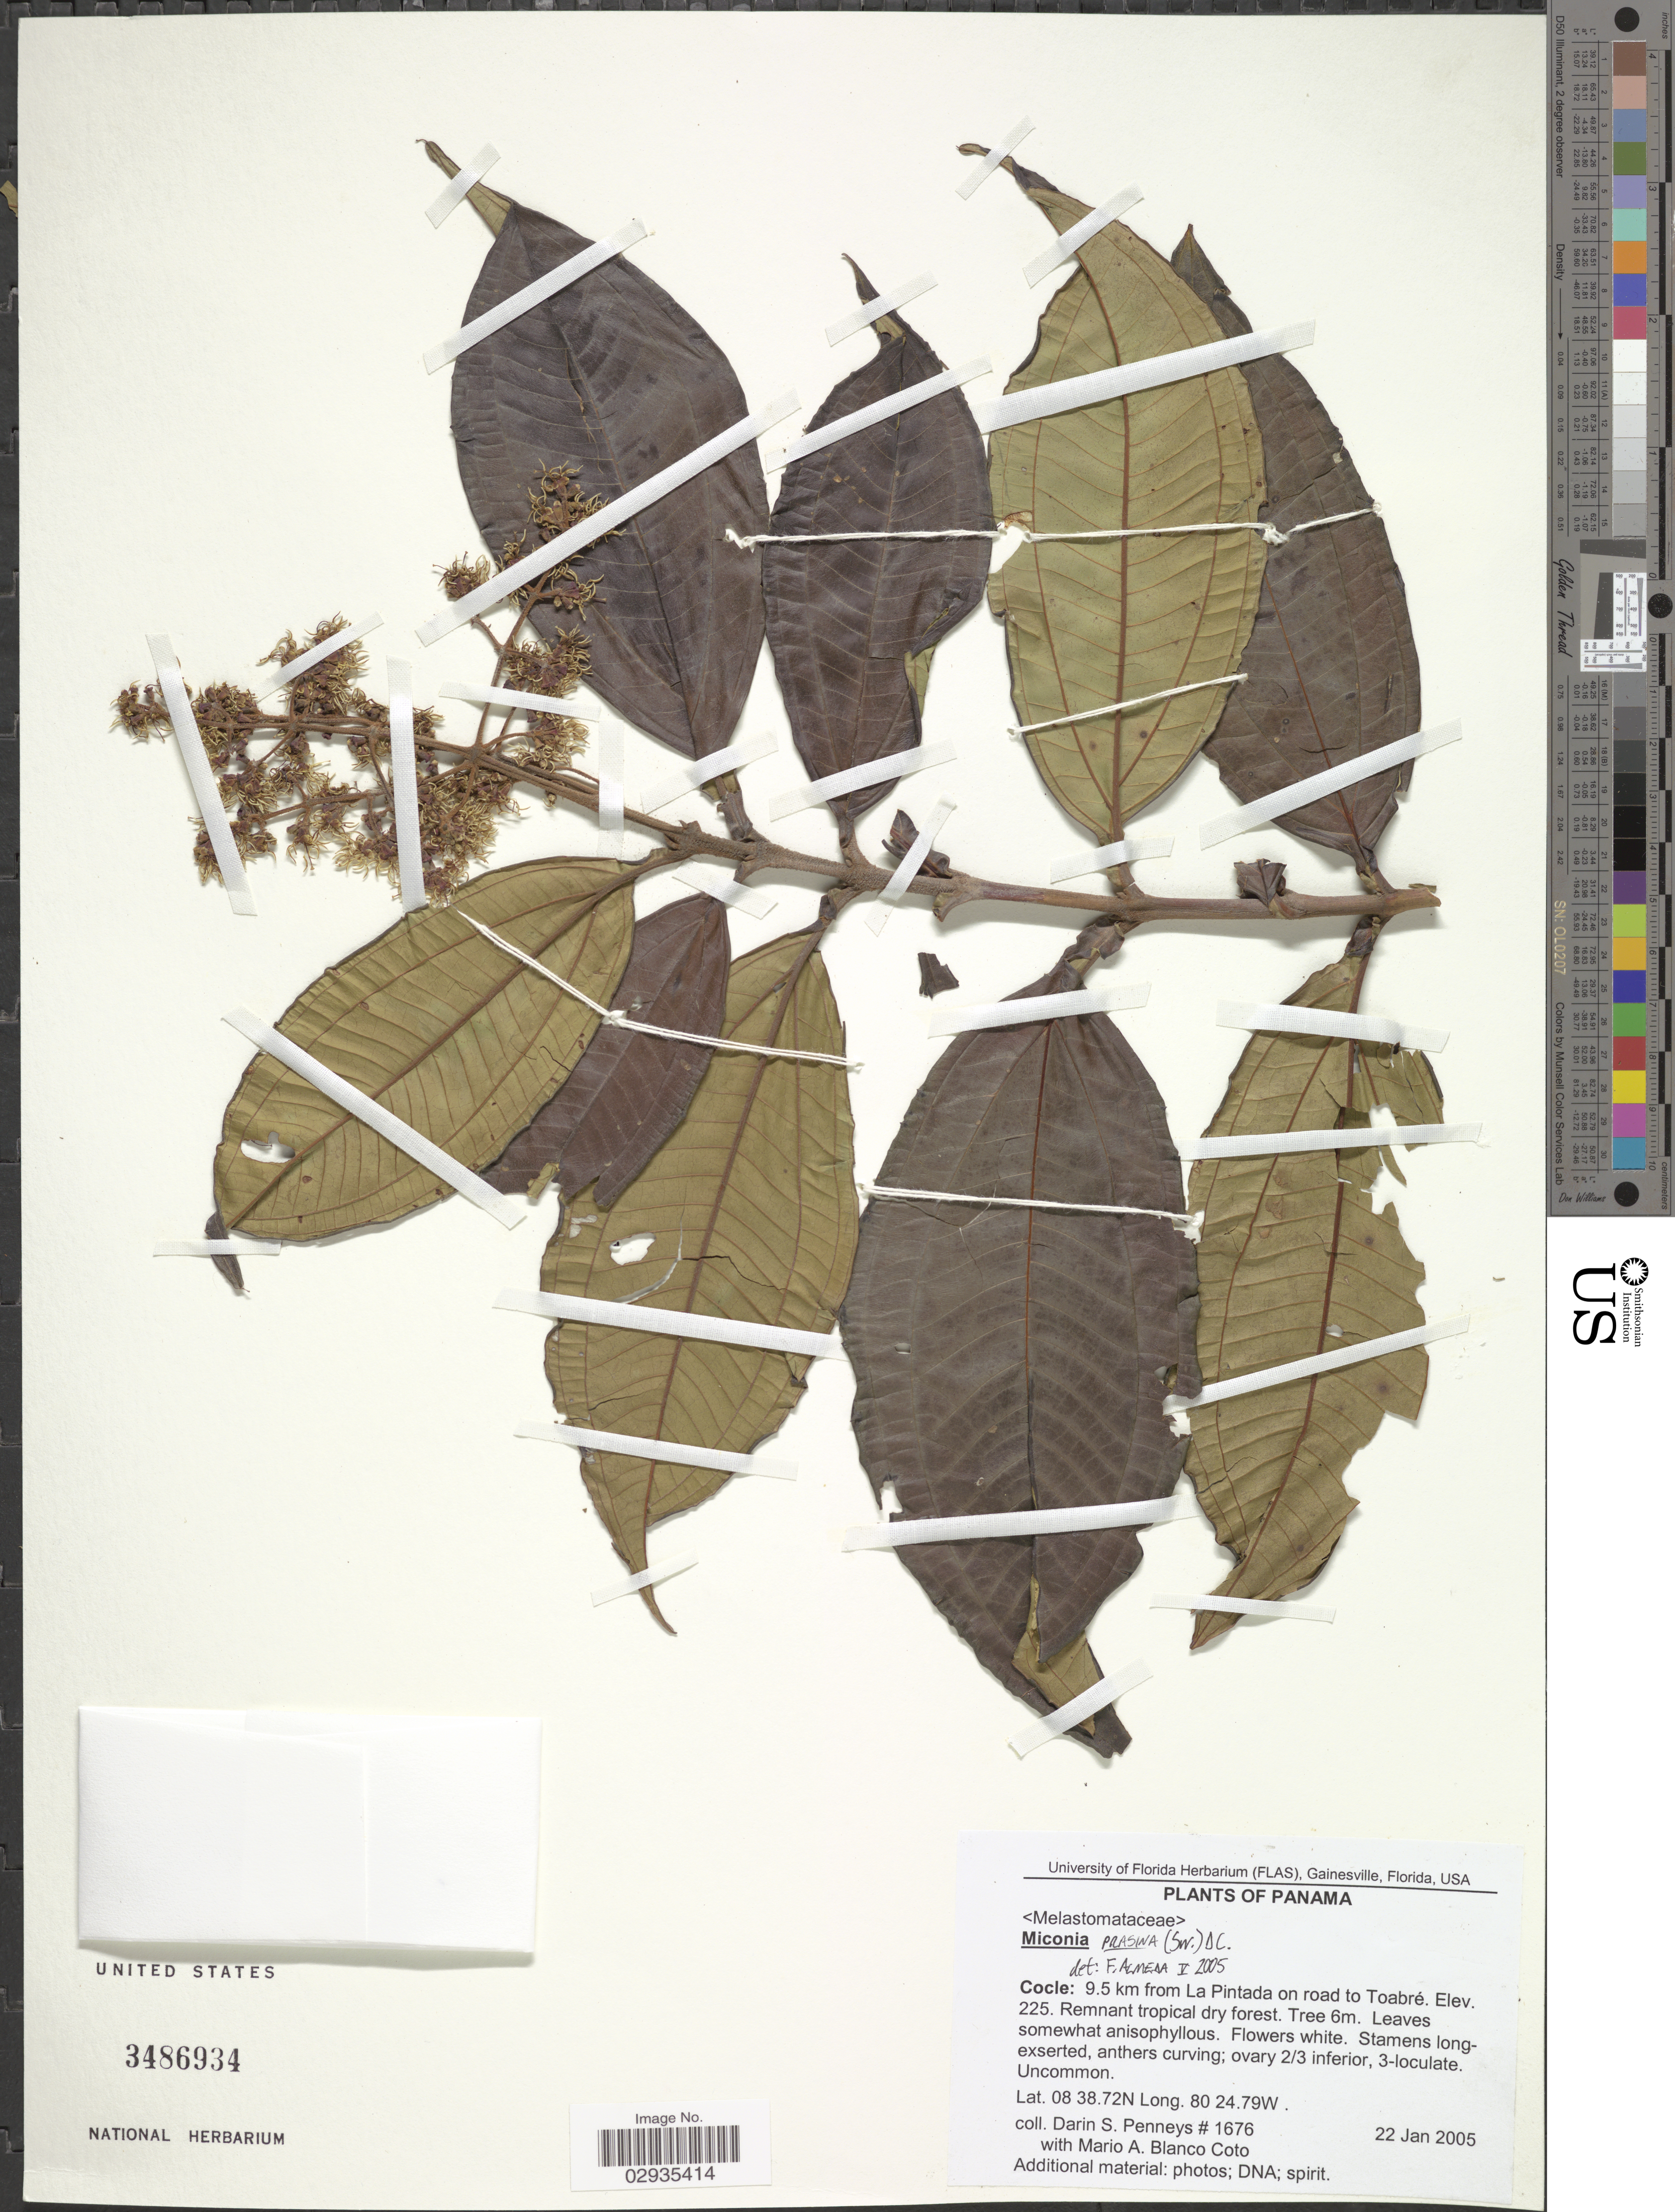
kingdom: Plantae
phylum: Tracheophyta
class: Magnoliopsida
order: Myrtales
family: Melastomataceae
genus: Miconia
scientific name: Miconia prasina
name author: (Sw.) DC.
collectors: D. S. Penneys & M. A. Blanco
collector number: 1676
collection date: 2005-01-22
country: Panama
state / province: Coclé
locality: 9.5 km from La Pintada on road to Toabré.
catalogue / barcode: US 3486934